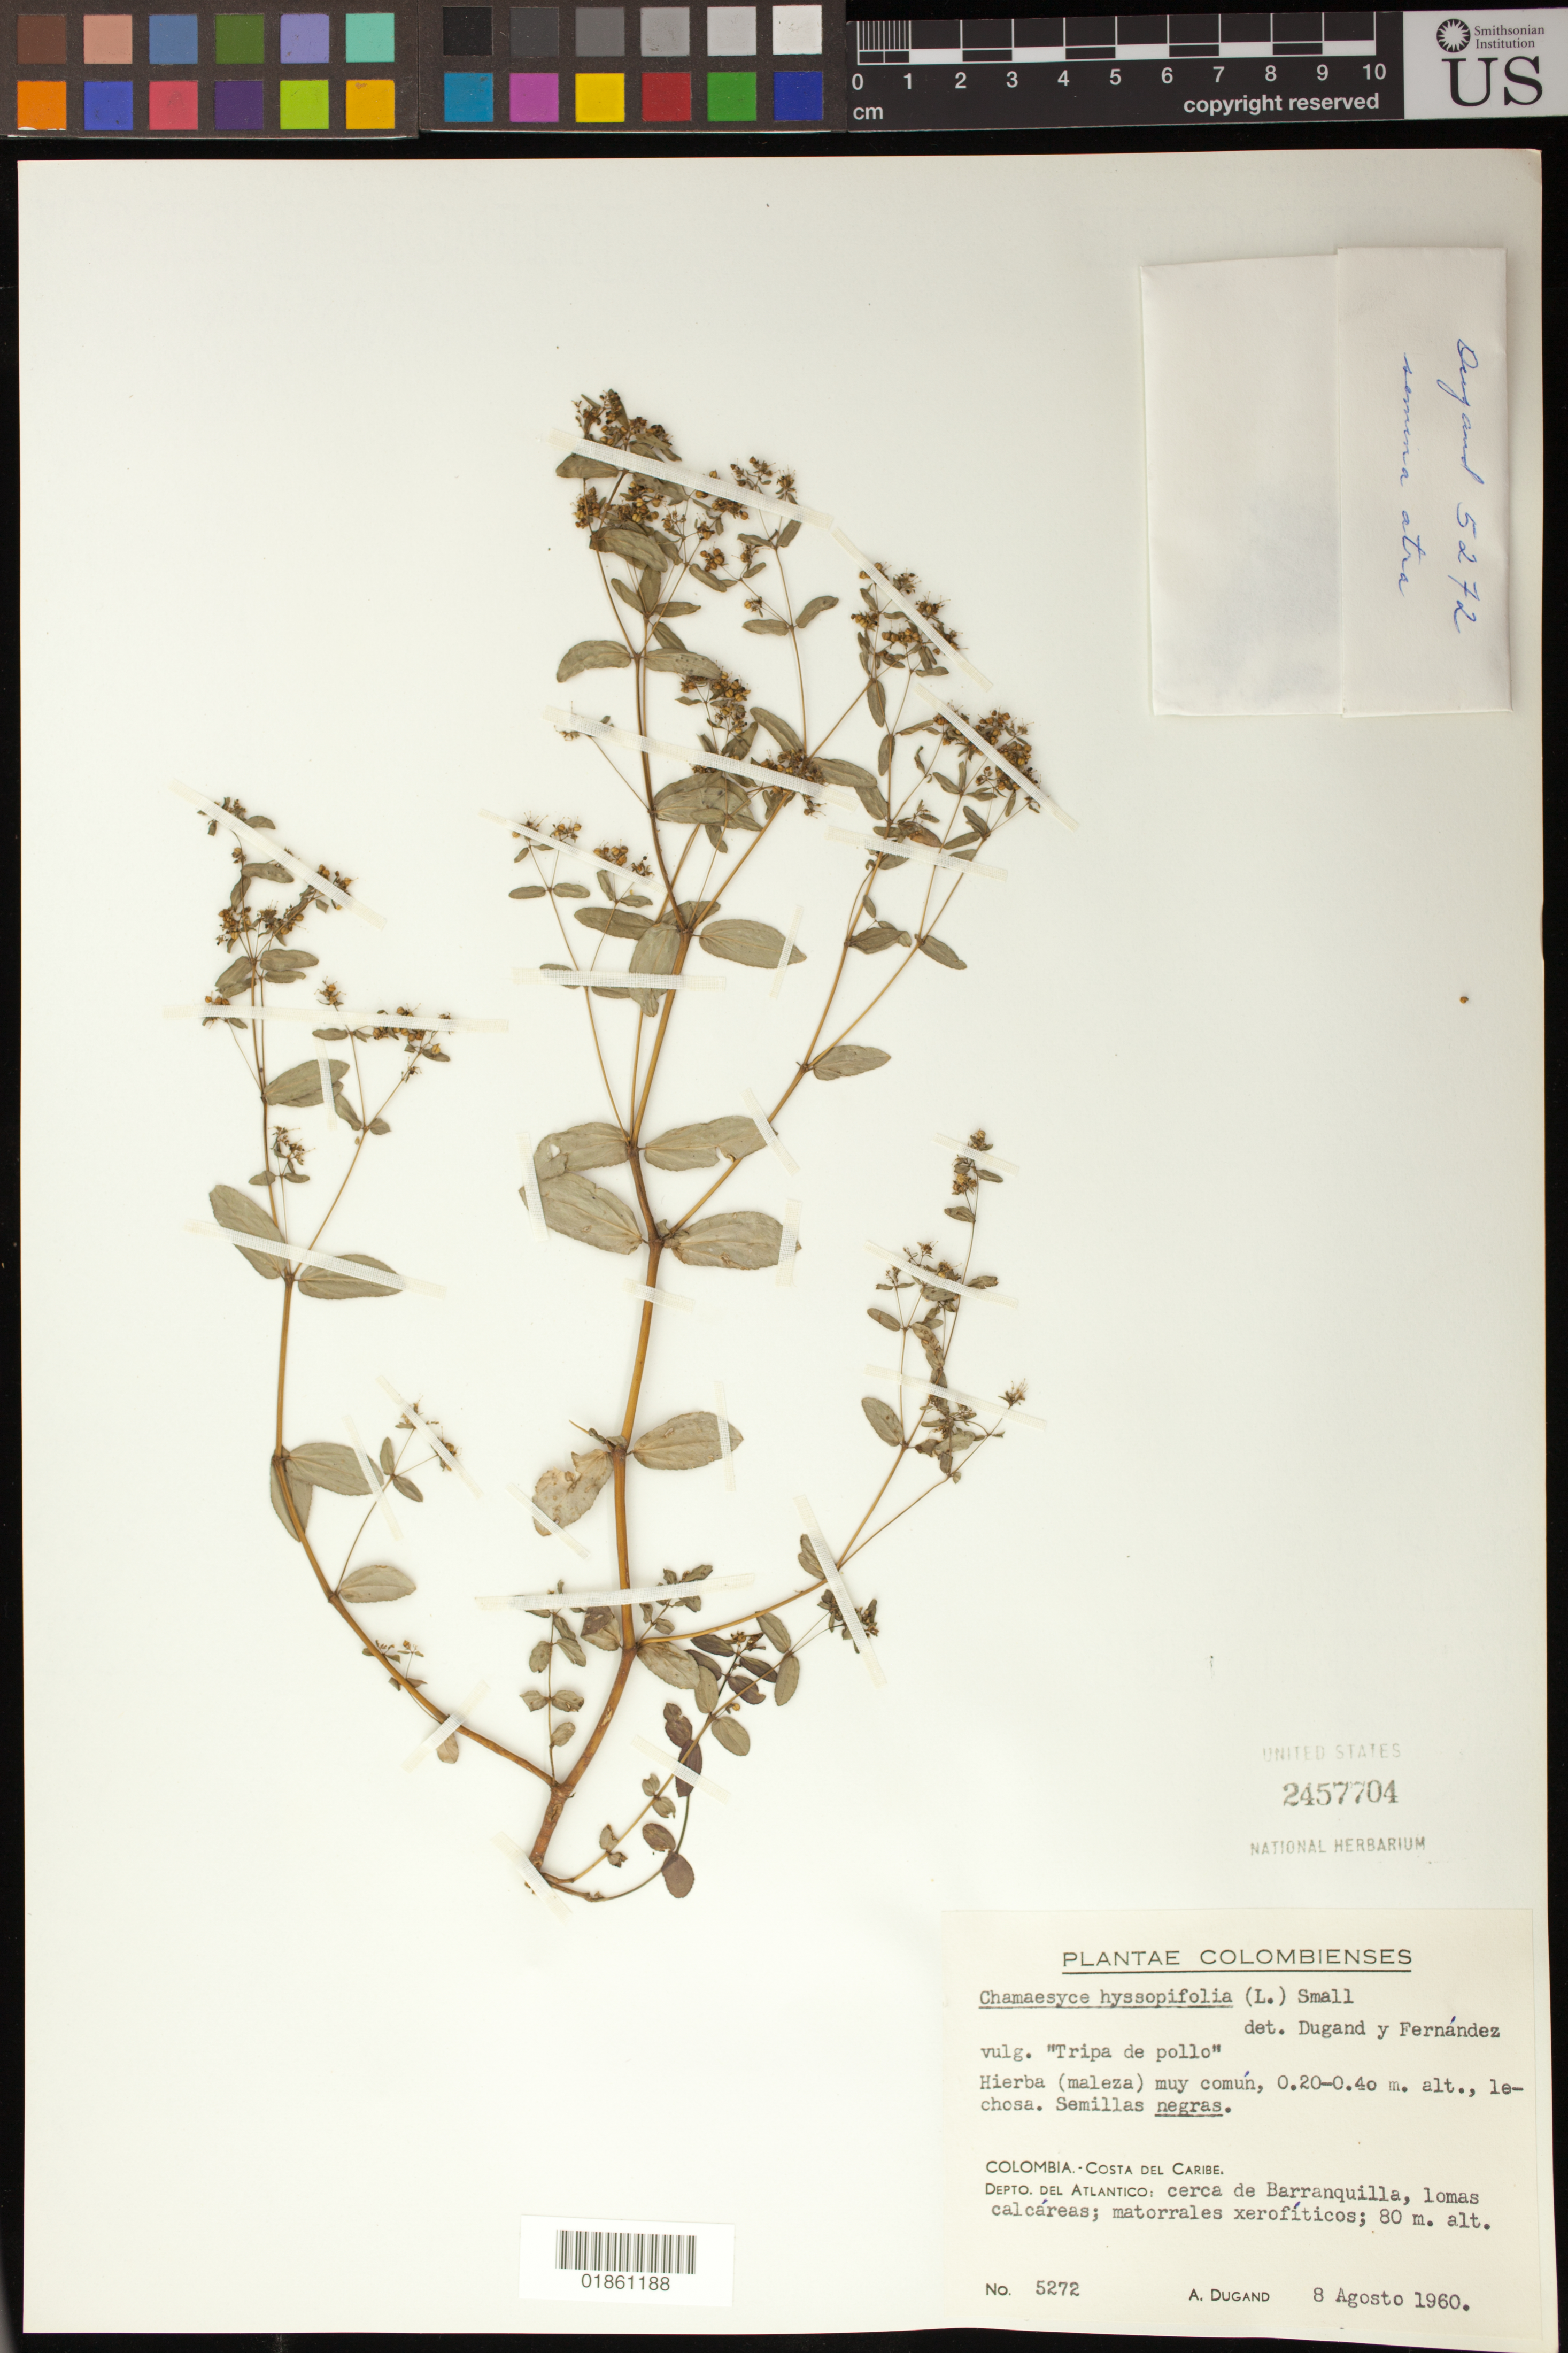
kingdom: Plantae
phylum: Tracheophyta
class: Magnoliopsida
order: Malpighiales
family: Euphorbiaceae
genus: Euphorbia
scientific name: Euphorbia hyssopifolia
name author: L.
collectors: A. Dugand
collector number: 5272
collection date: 1960-08-08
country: Colombia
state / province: Atlántico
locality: COLOMBIA. - Costa del Caribe.; Depto. del atlantico: cerca de Barranquilla, lomas calcareas; matorrales xerofiticos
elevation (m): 80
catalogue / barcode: US 2457704